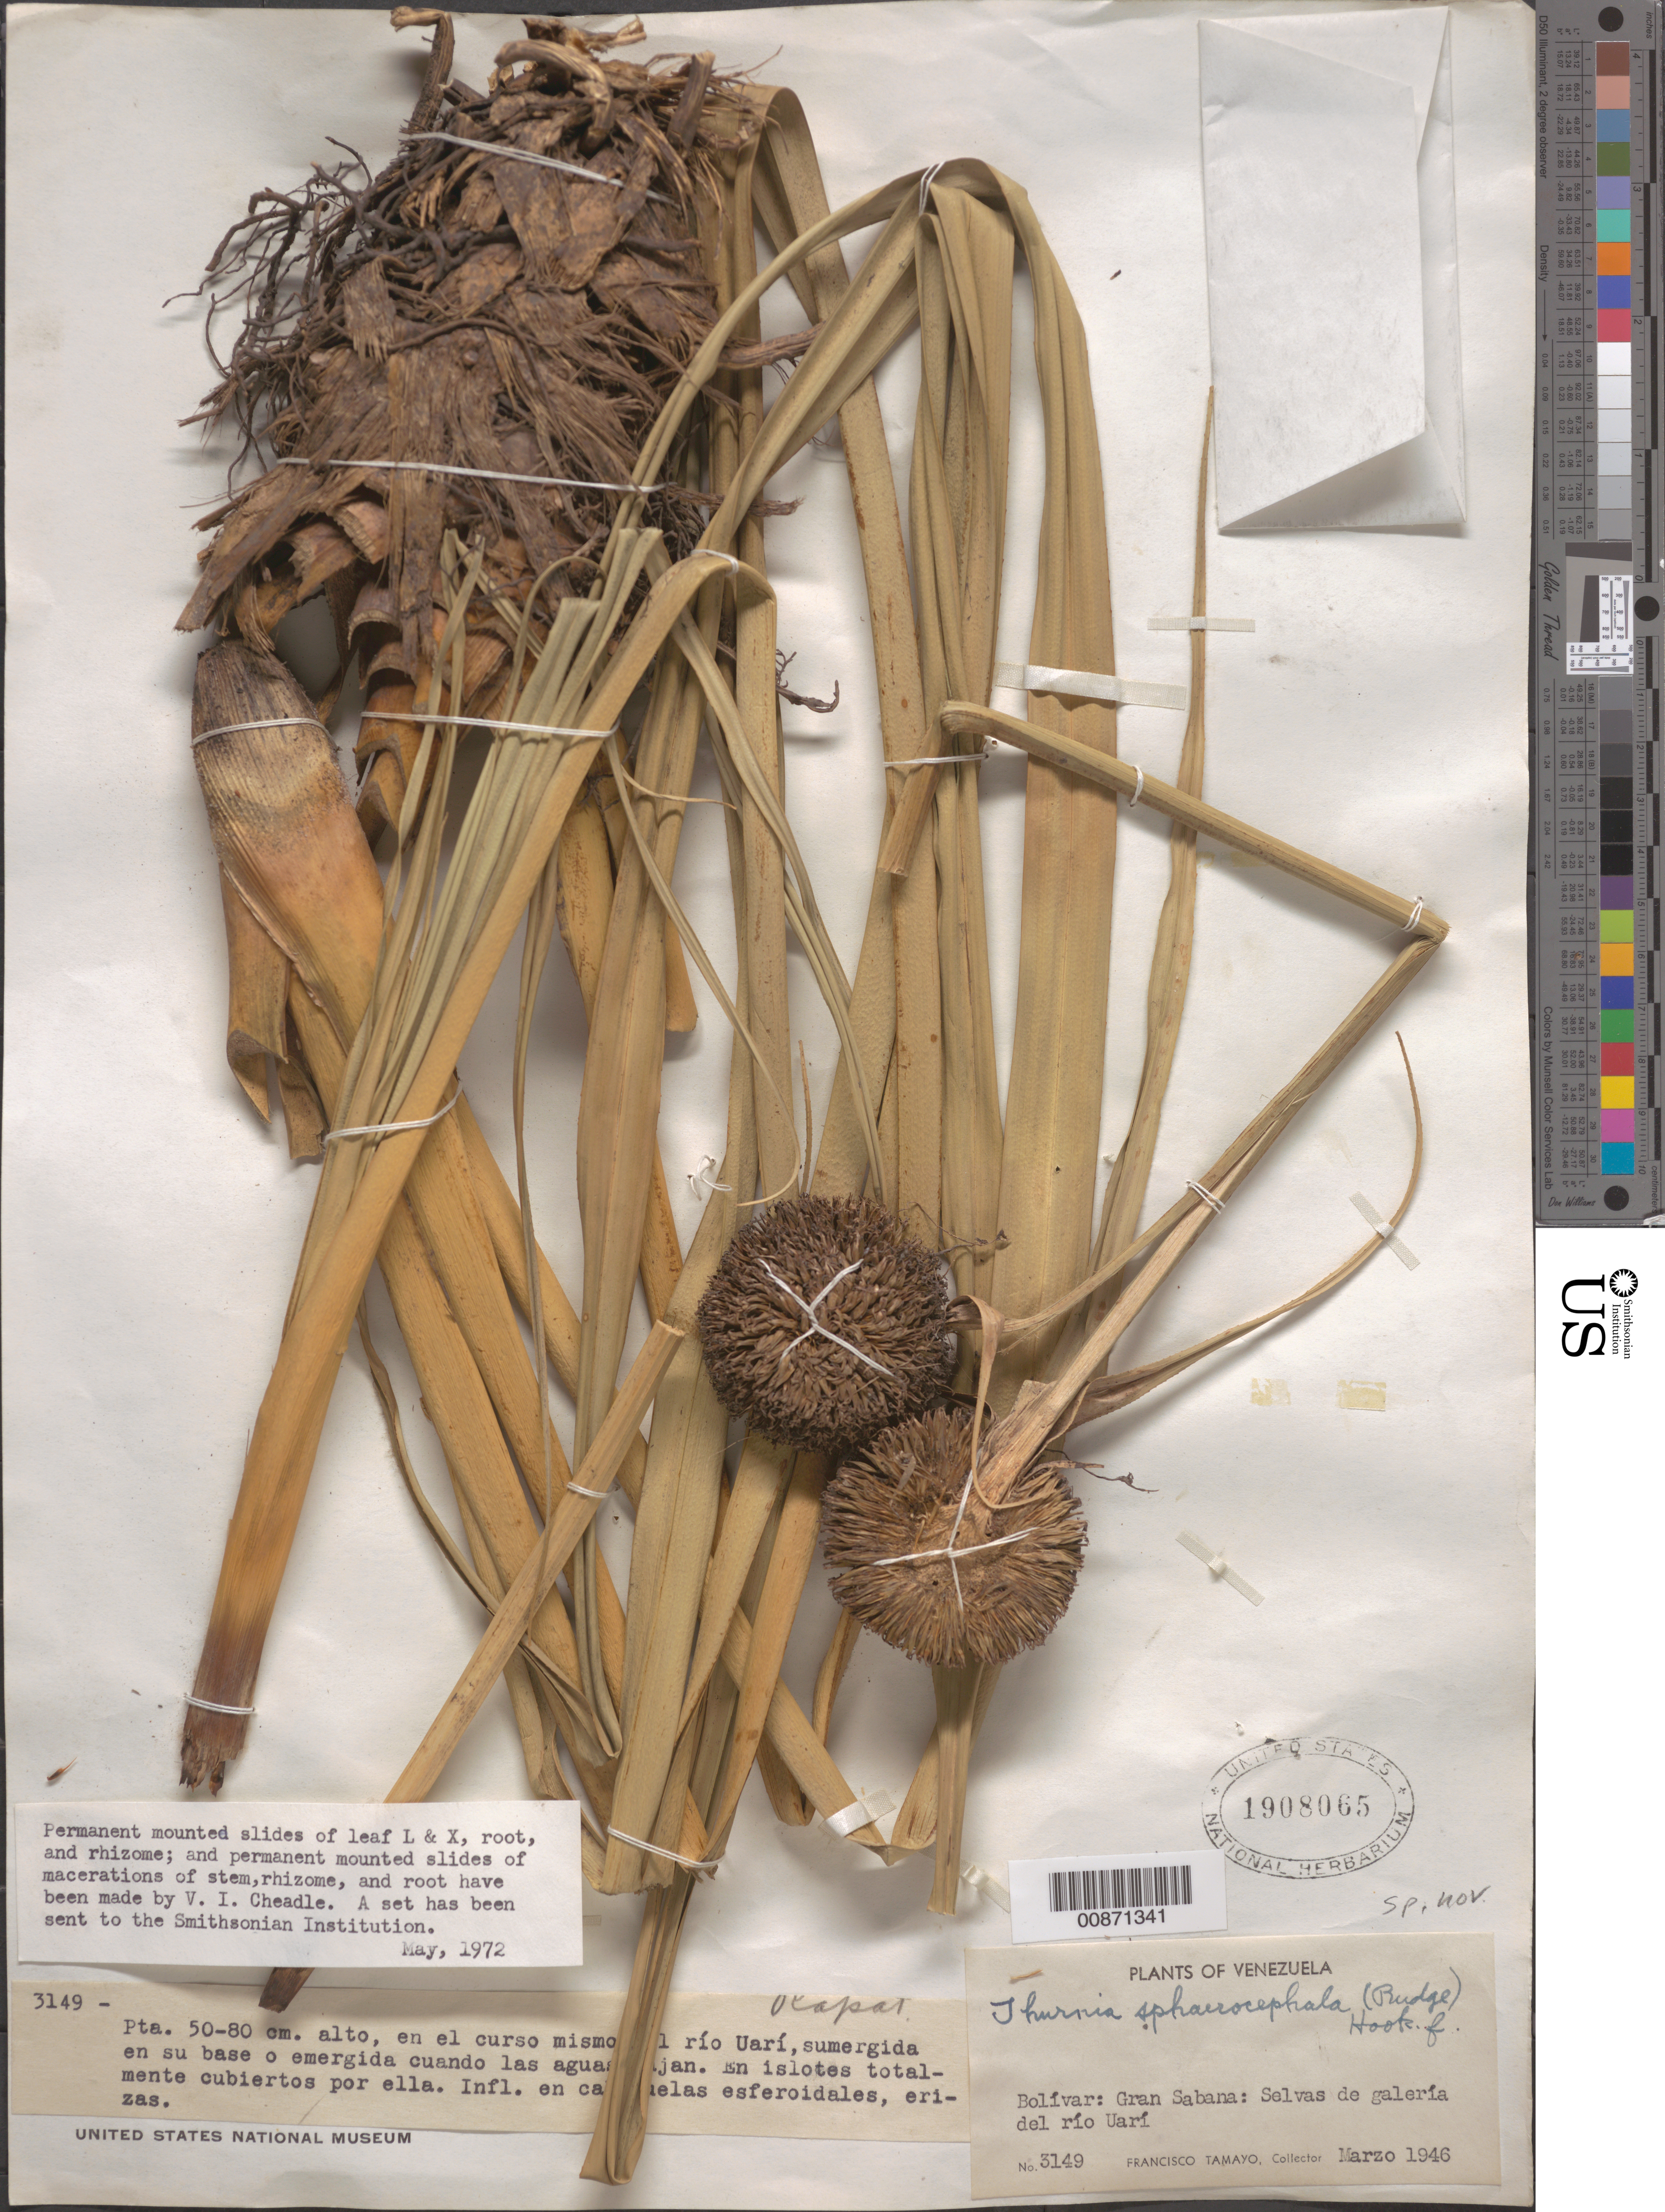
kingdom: Plantae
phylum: Tracheophyta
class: Liliopsida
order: Poales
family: Thurniaceae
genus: Thurnia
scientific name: Thurnia sphaerocephala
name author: (Rudge) Hook. f.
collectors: F. Tamayo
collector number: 3149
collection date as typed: Mar-46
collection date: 1946-03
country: Venezuela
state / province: Bolívar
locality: Gran Sabana, Río Uarí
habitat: Selvas de galeria; en el curso mismo del rio, sumergida en su base o emergida cuando las aguas bajan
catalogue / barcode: US 1908065